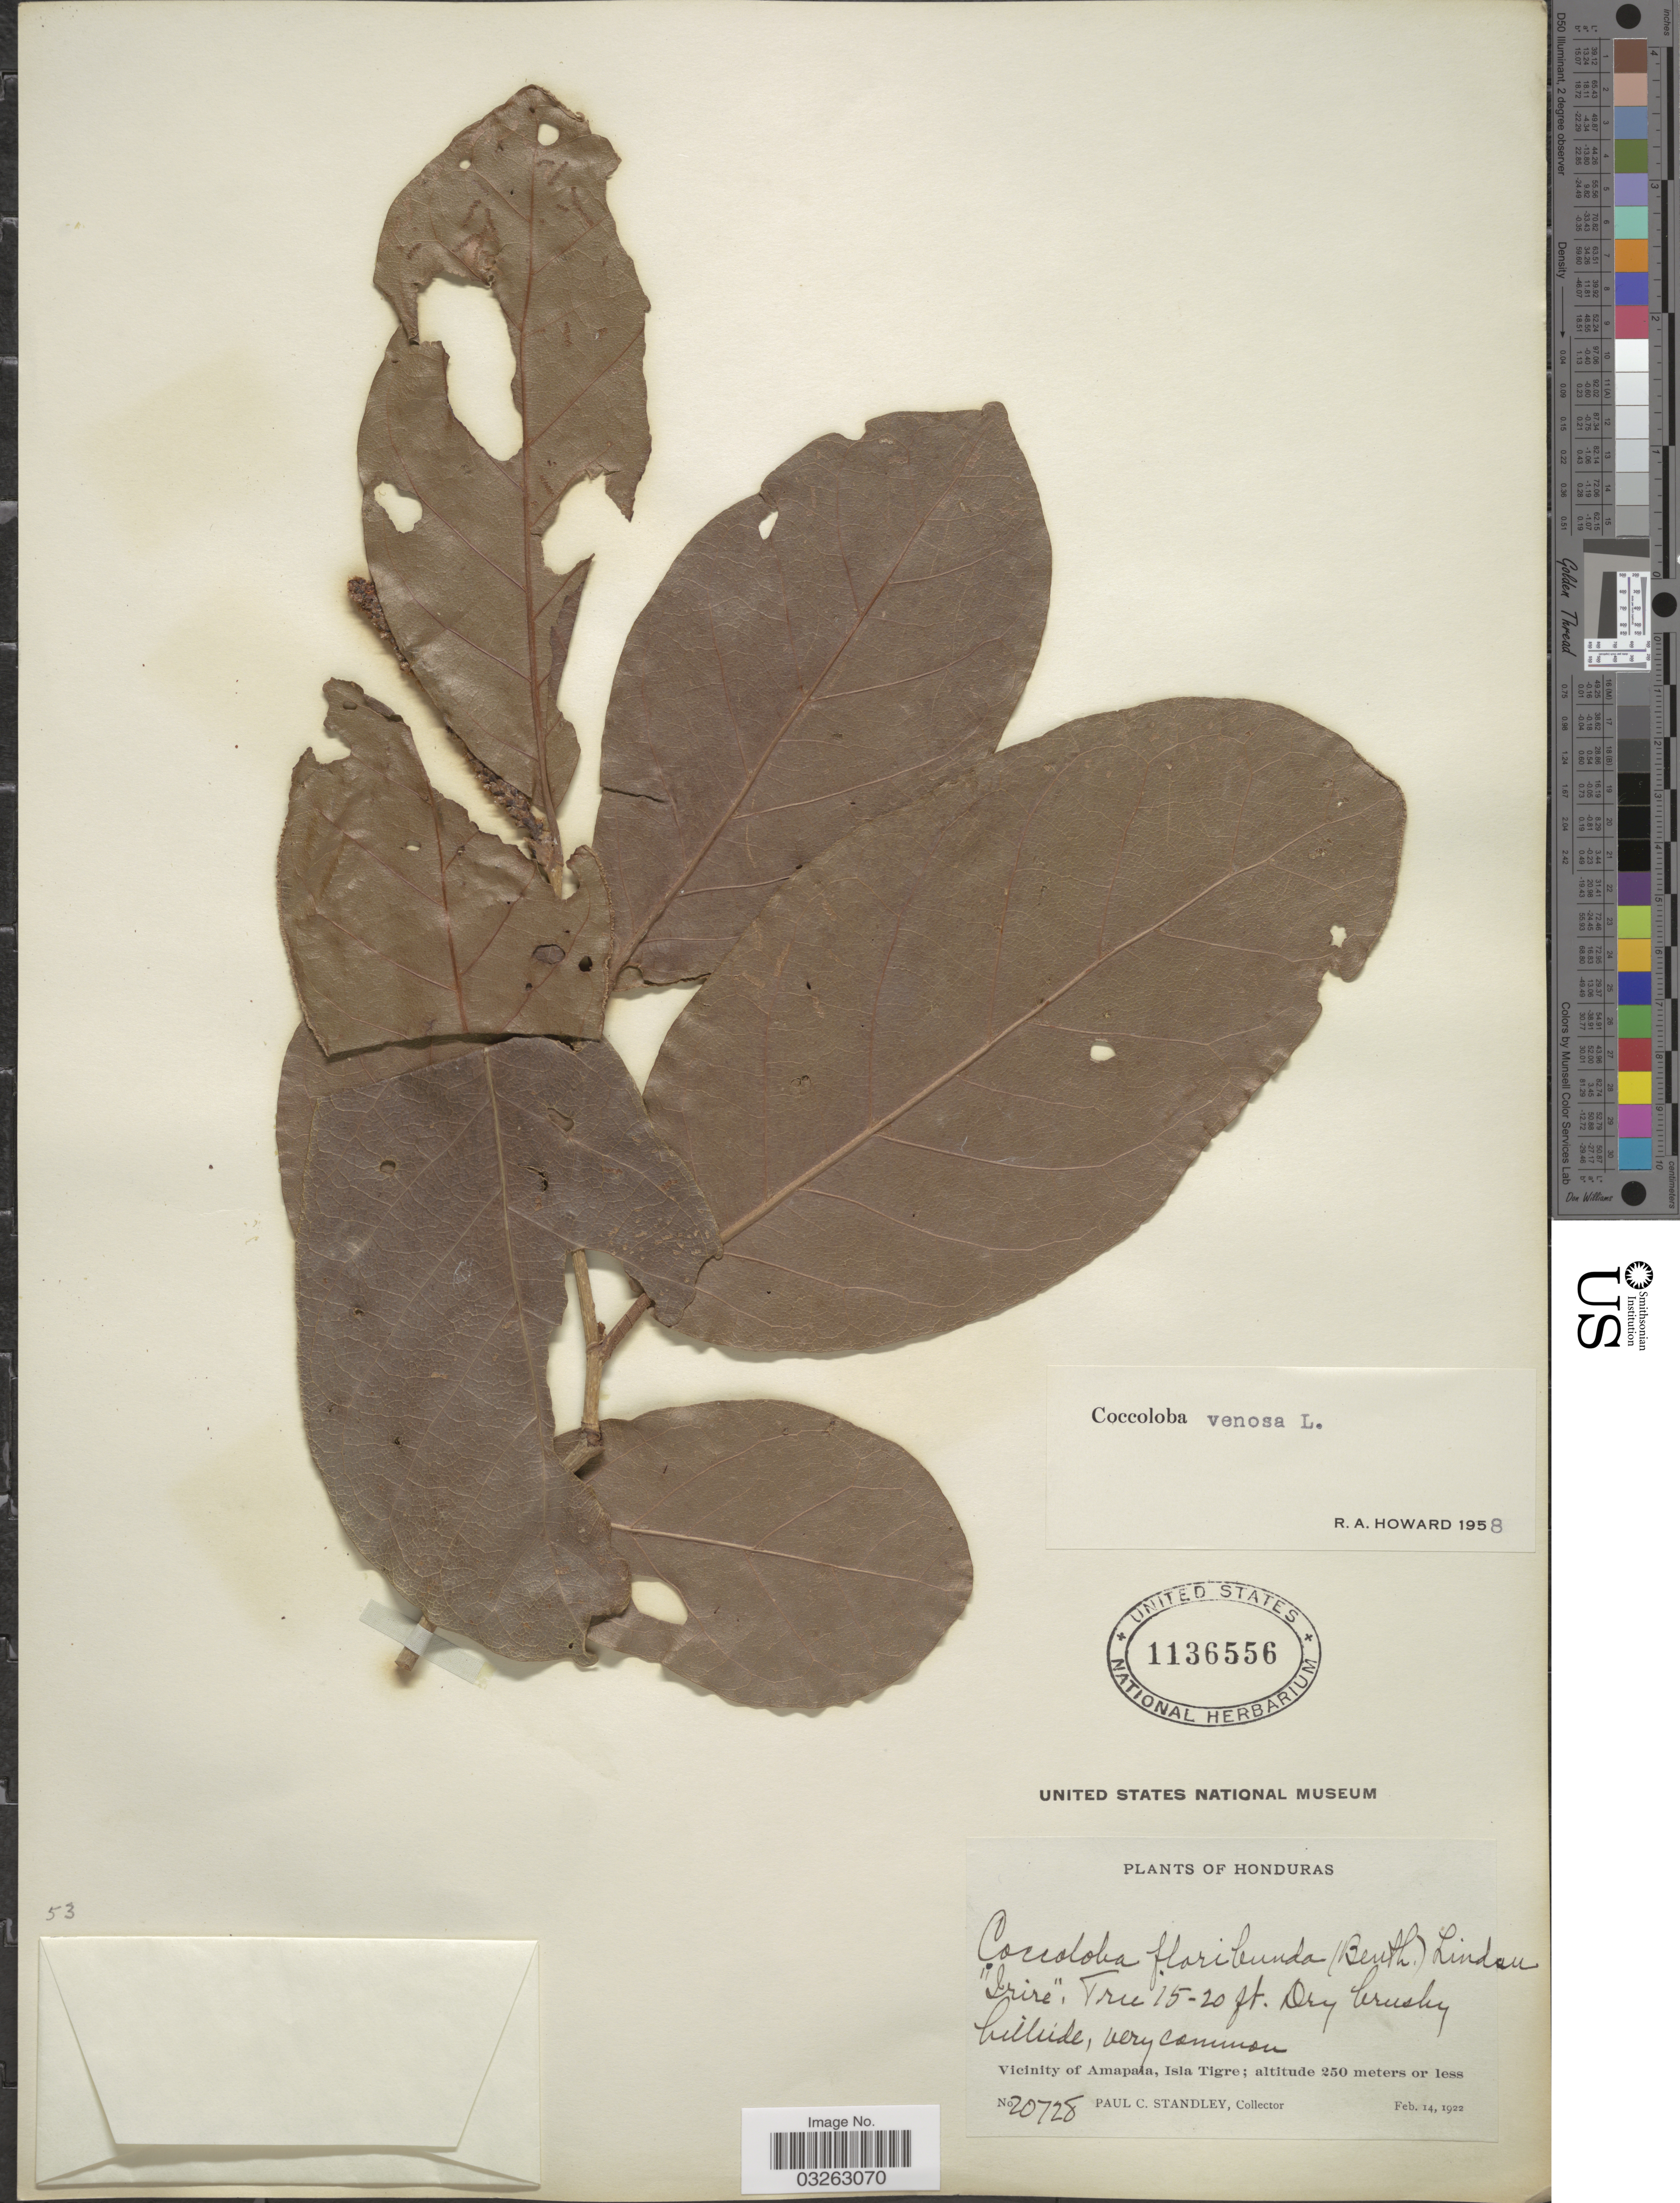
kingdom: Plantae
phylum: Tracheophyta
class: Magnoliopsida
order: Caryophyllales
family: Polygonaceae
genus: Coccoloba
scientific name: Coccoloba venosa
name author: L.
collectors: P. C. Standley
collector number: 20728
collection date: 1922-02-14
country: Honduras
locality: Vicinity of Amapala, Isla Tigre.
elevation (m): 250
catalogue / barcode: US 1136556